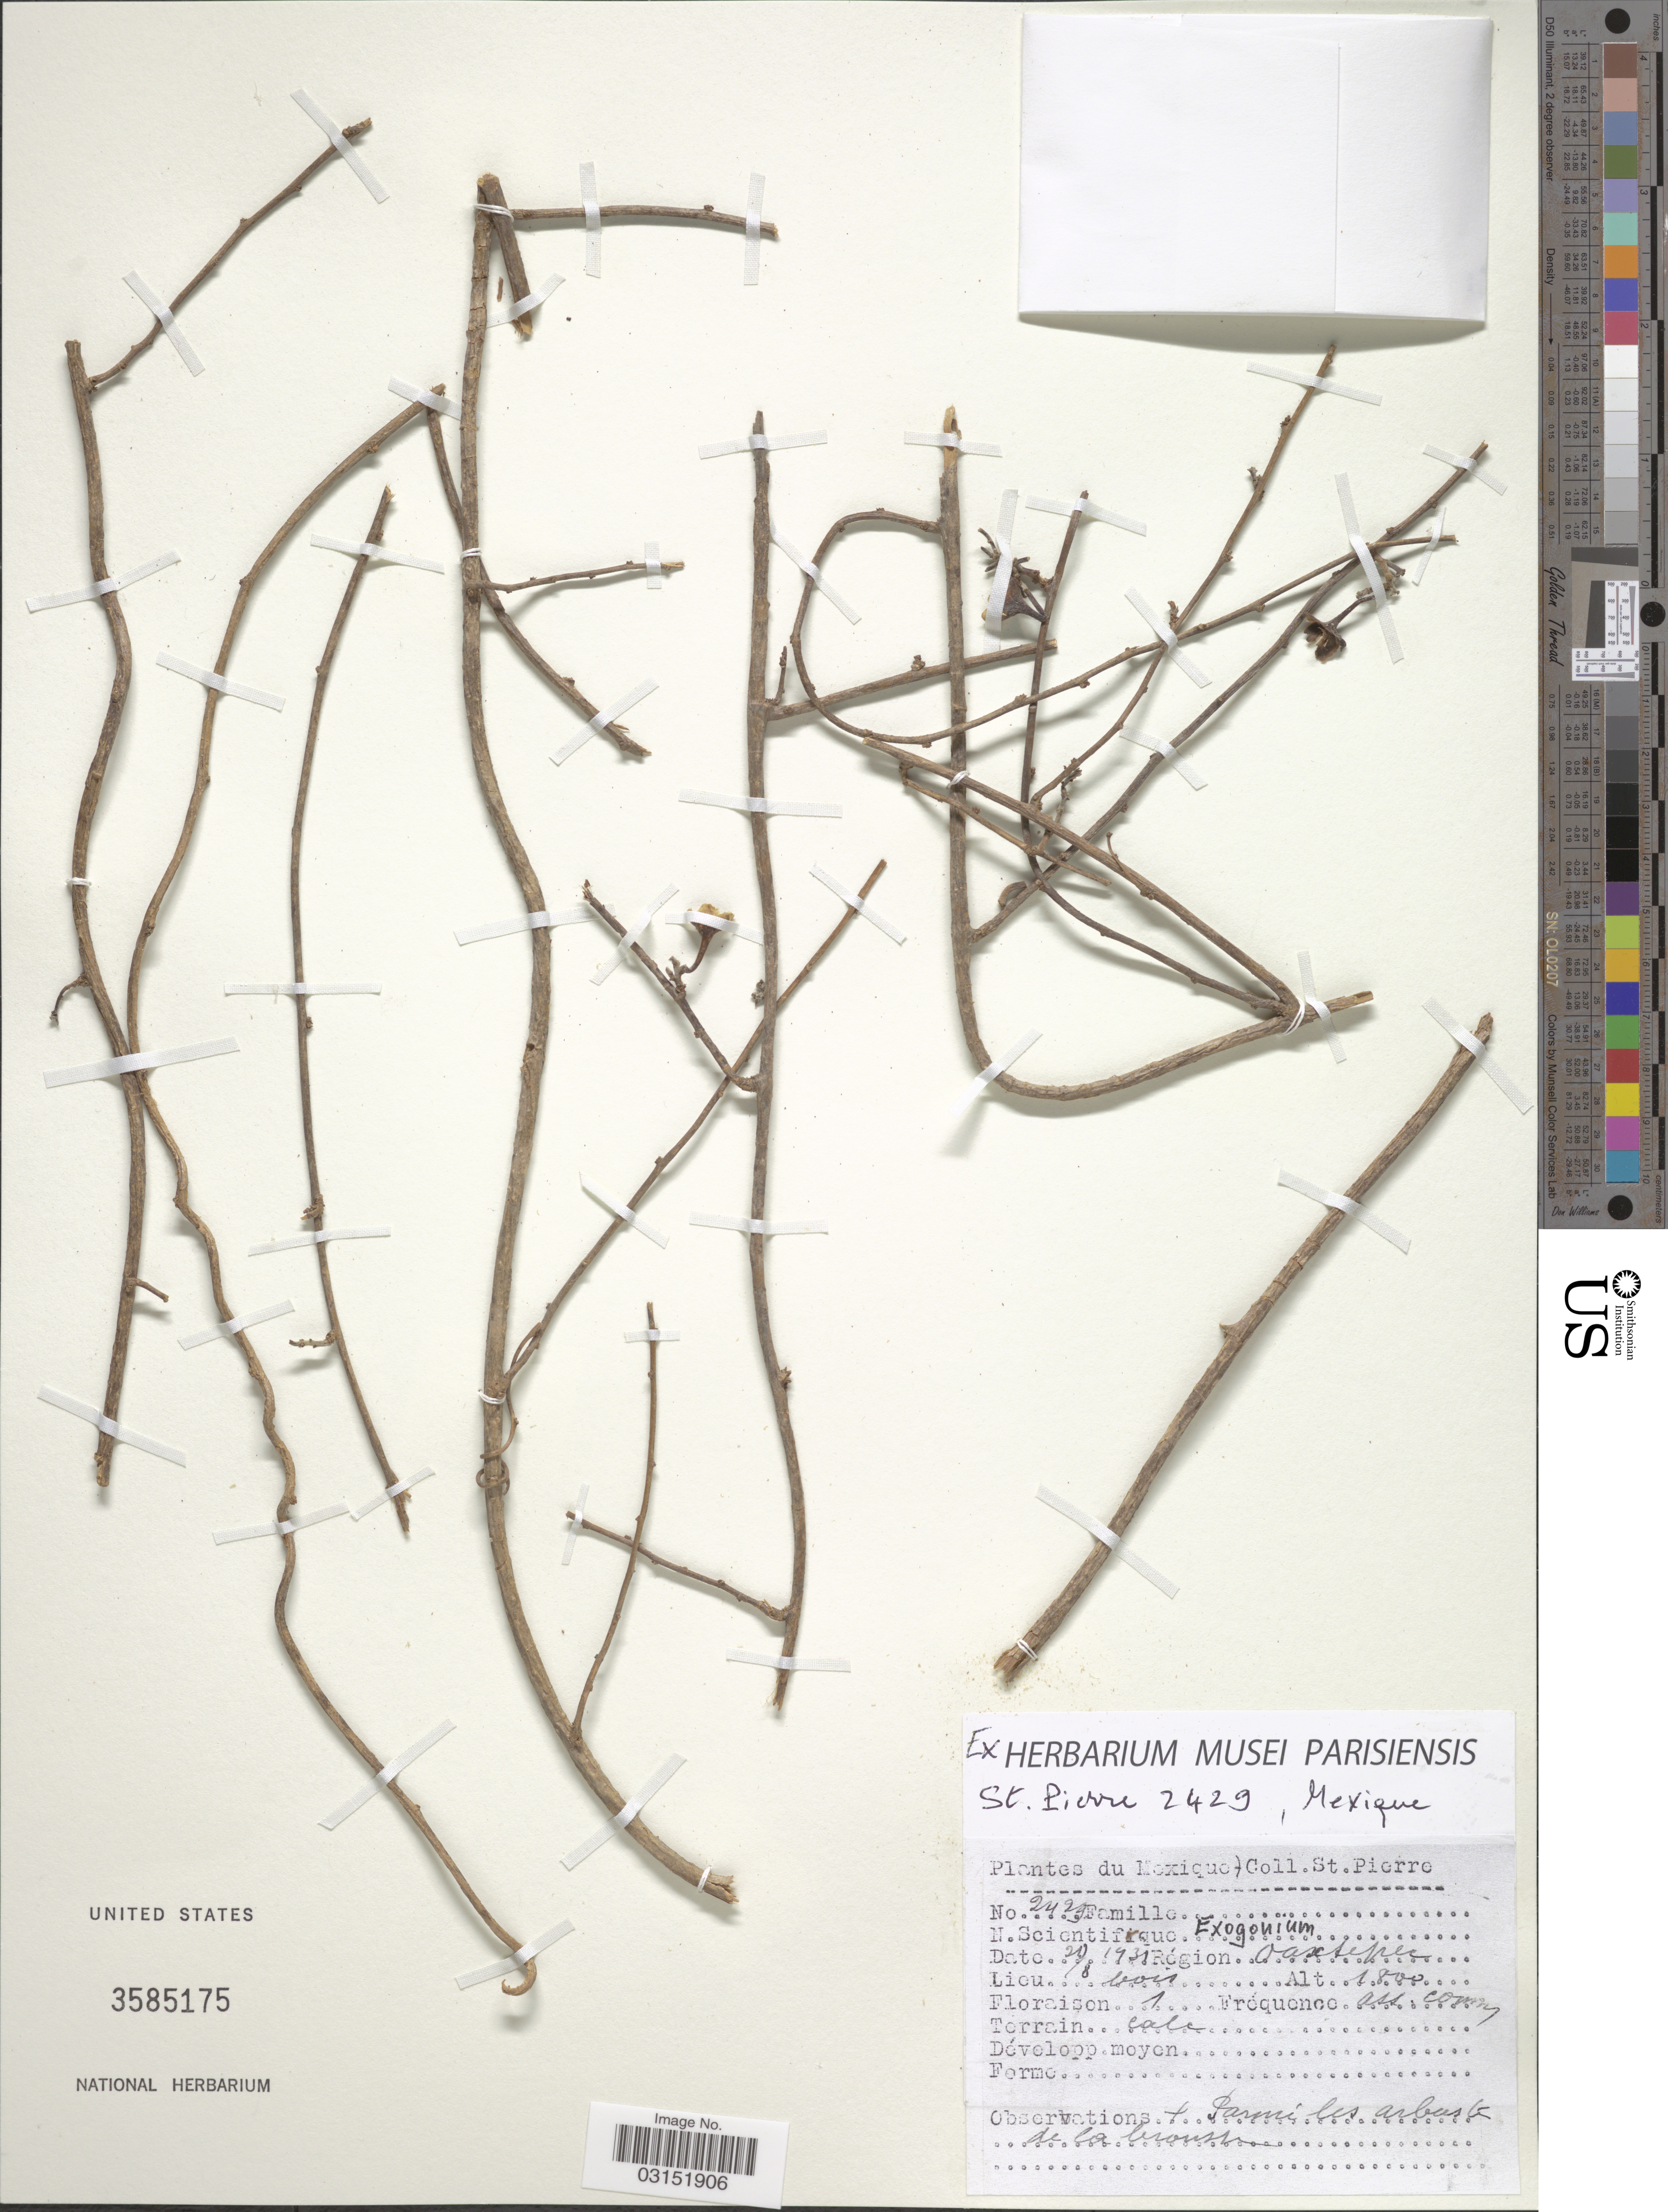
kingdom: Plantae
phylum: Tracheophyta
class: Magnoliopsida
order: Solanales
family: Convolvulaceae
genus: Ipomoea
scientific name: Ipomoea sp.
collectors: St. Pierre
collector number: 2429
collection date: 1938-08-20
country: Mexico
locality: Région Oaxtepec.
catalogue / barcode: US 3585175